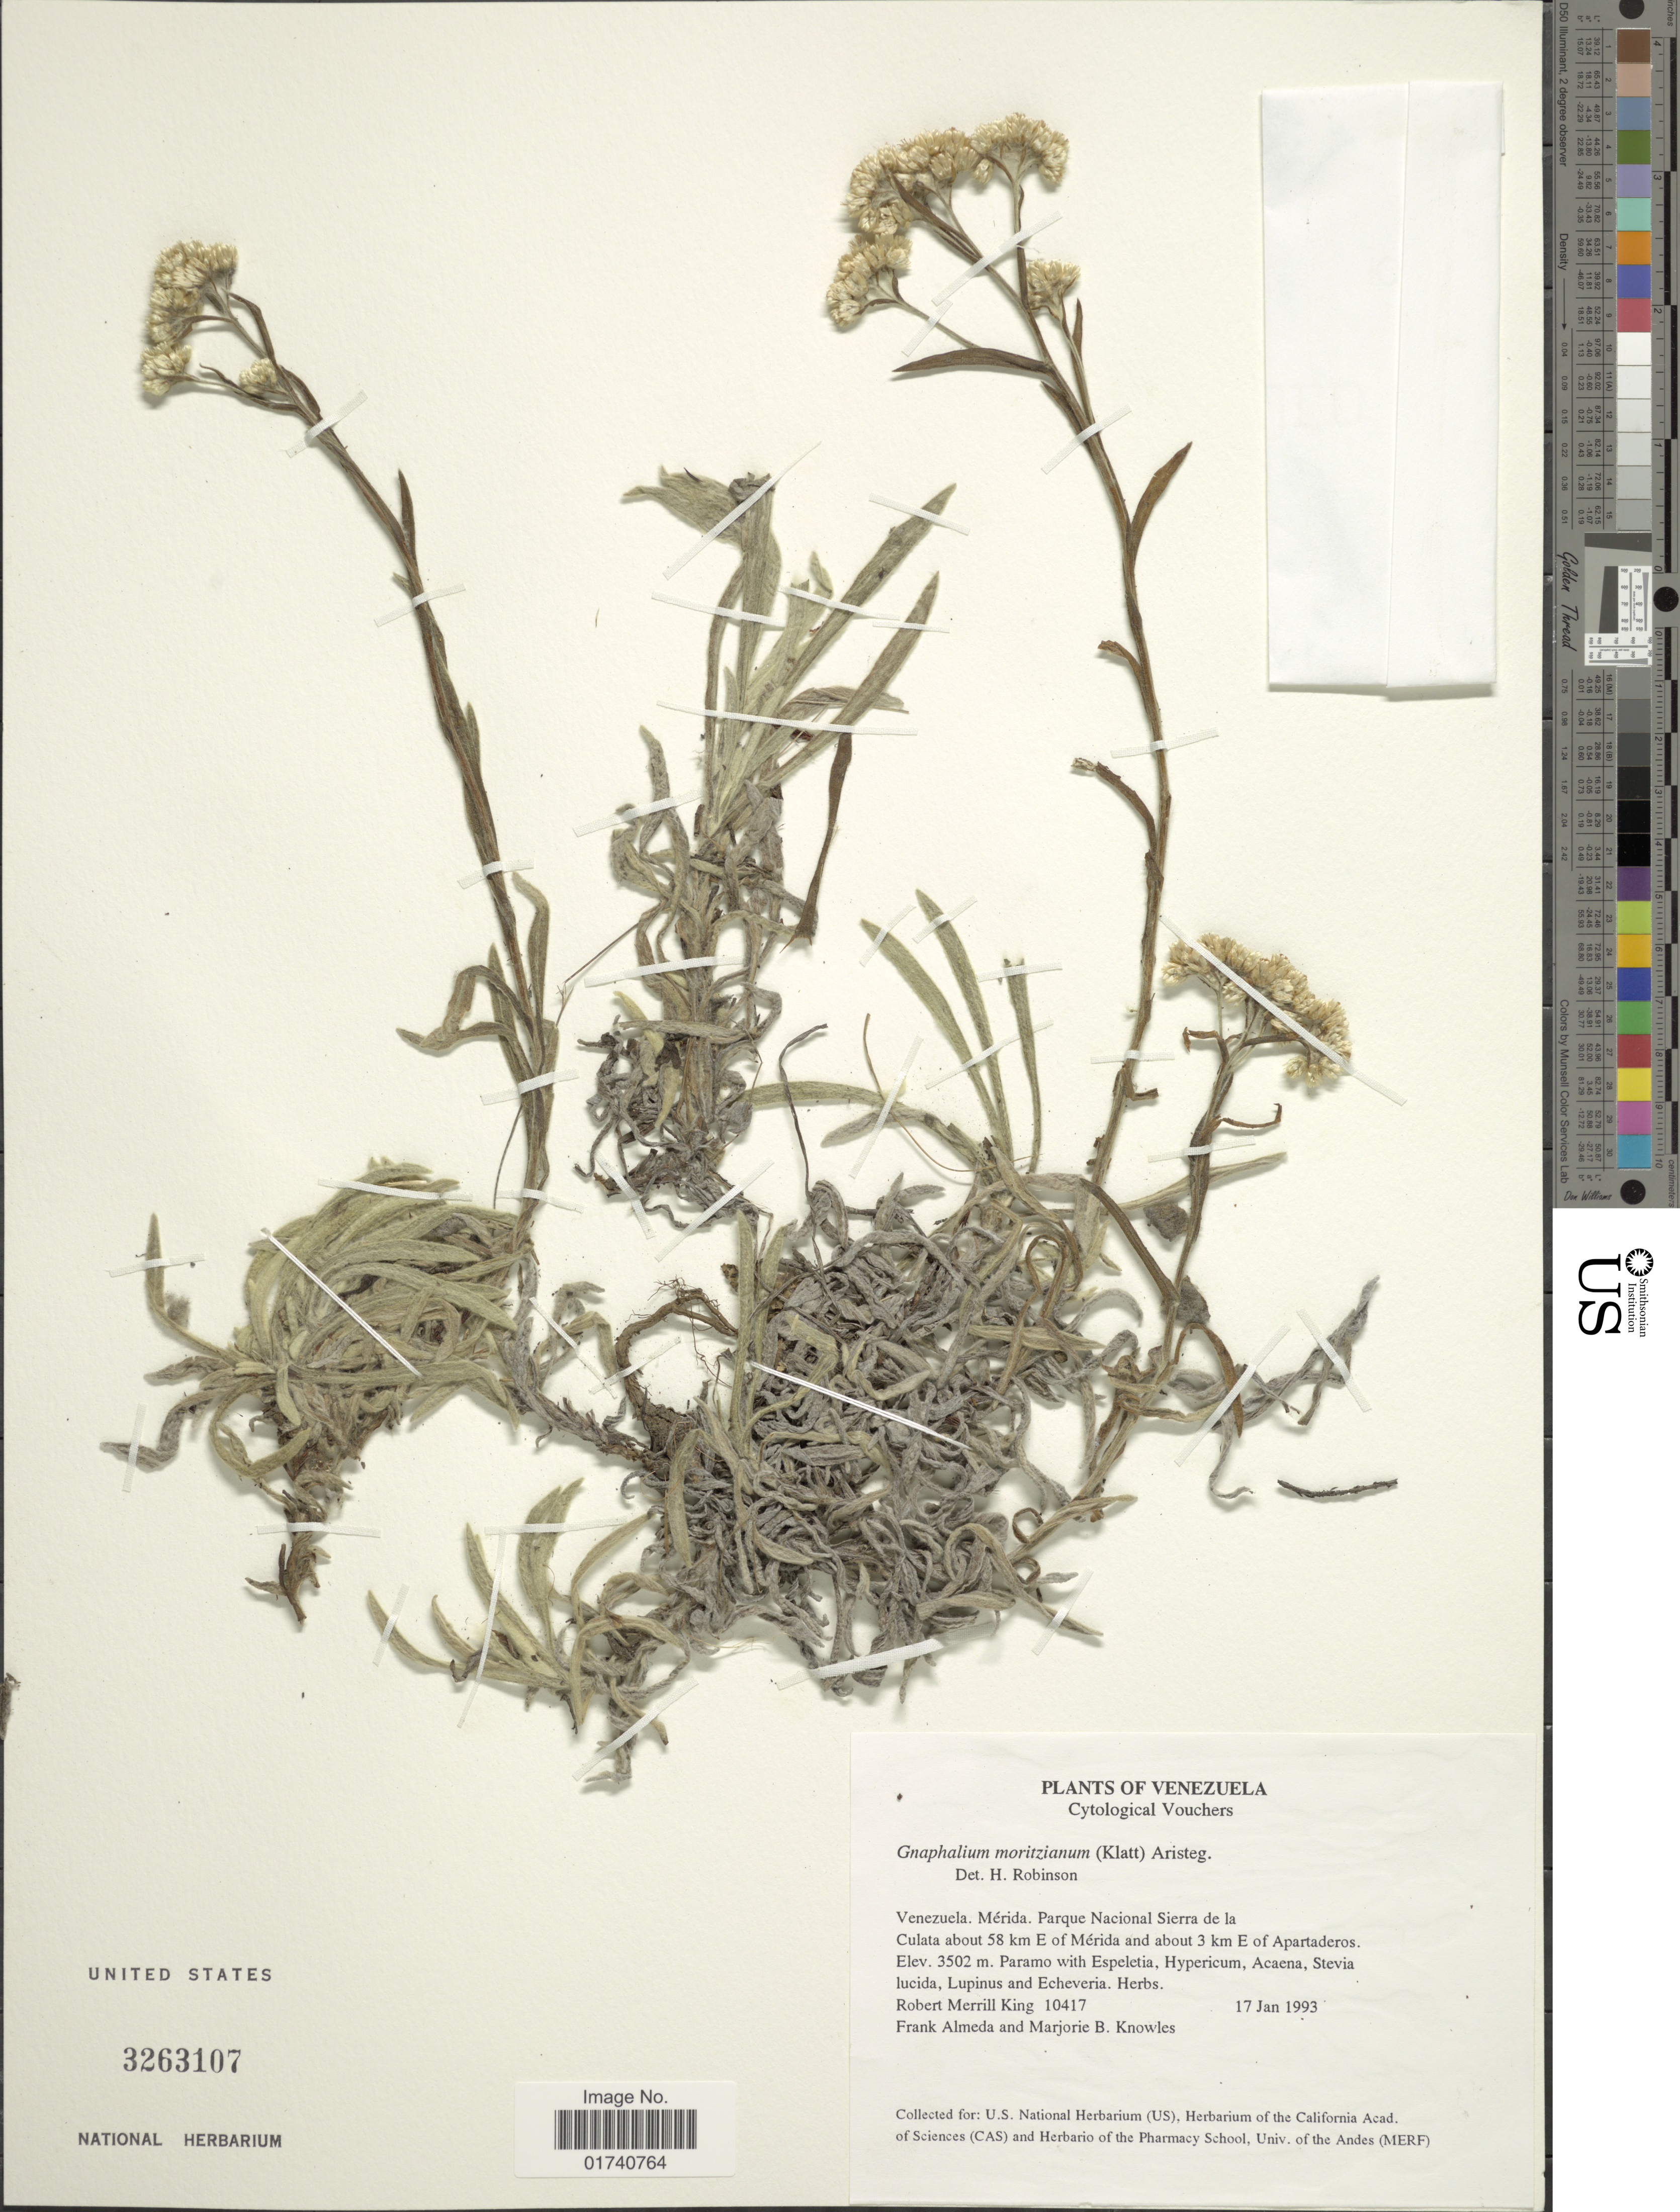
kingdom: Plantae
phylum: Tracheophyta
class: Magnoliopsida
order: Asterales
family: Asteraceae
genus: Pseudognaphalium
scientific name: Pseudognaphalium moritizianum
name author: (Klatt) V.M. Badillo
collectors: R. M. King, F. Almeda & M. B. Knowles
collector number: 10417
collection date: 1993-01-17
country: Venezuela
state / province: Mérida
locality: Parque Nacional Sierra de la Culata about 58 km E of Merida and about 3 km E of Apartaderos.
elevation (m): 3502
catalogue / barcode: US 3263107